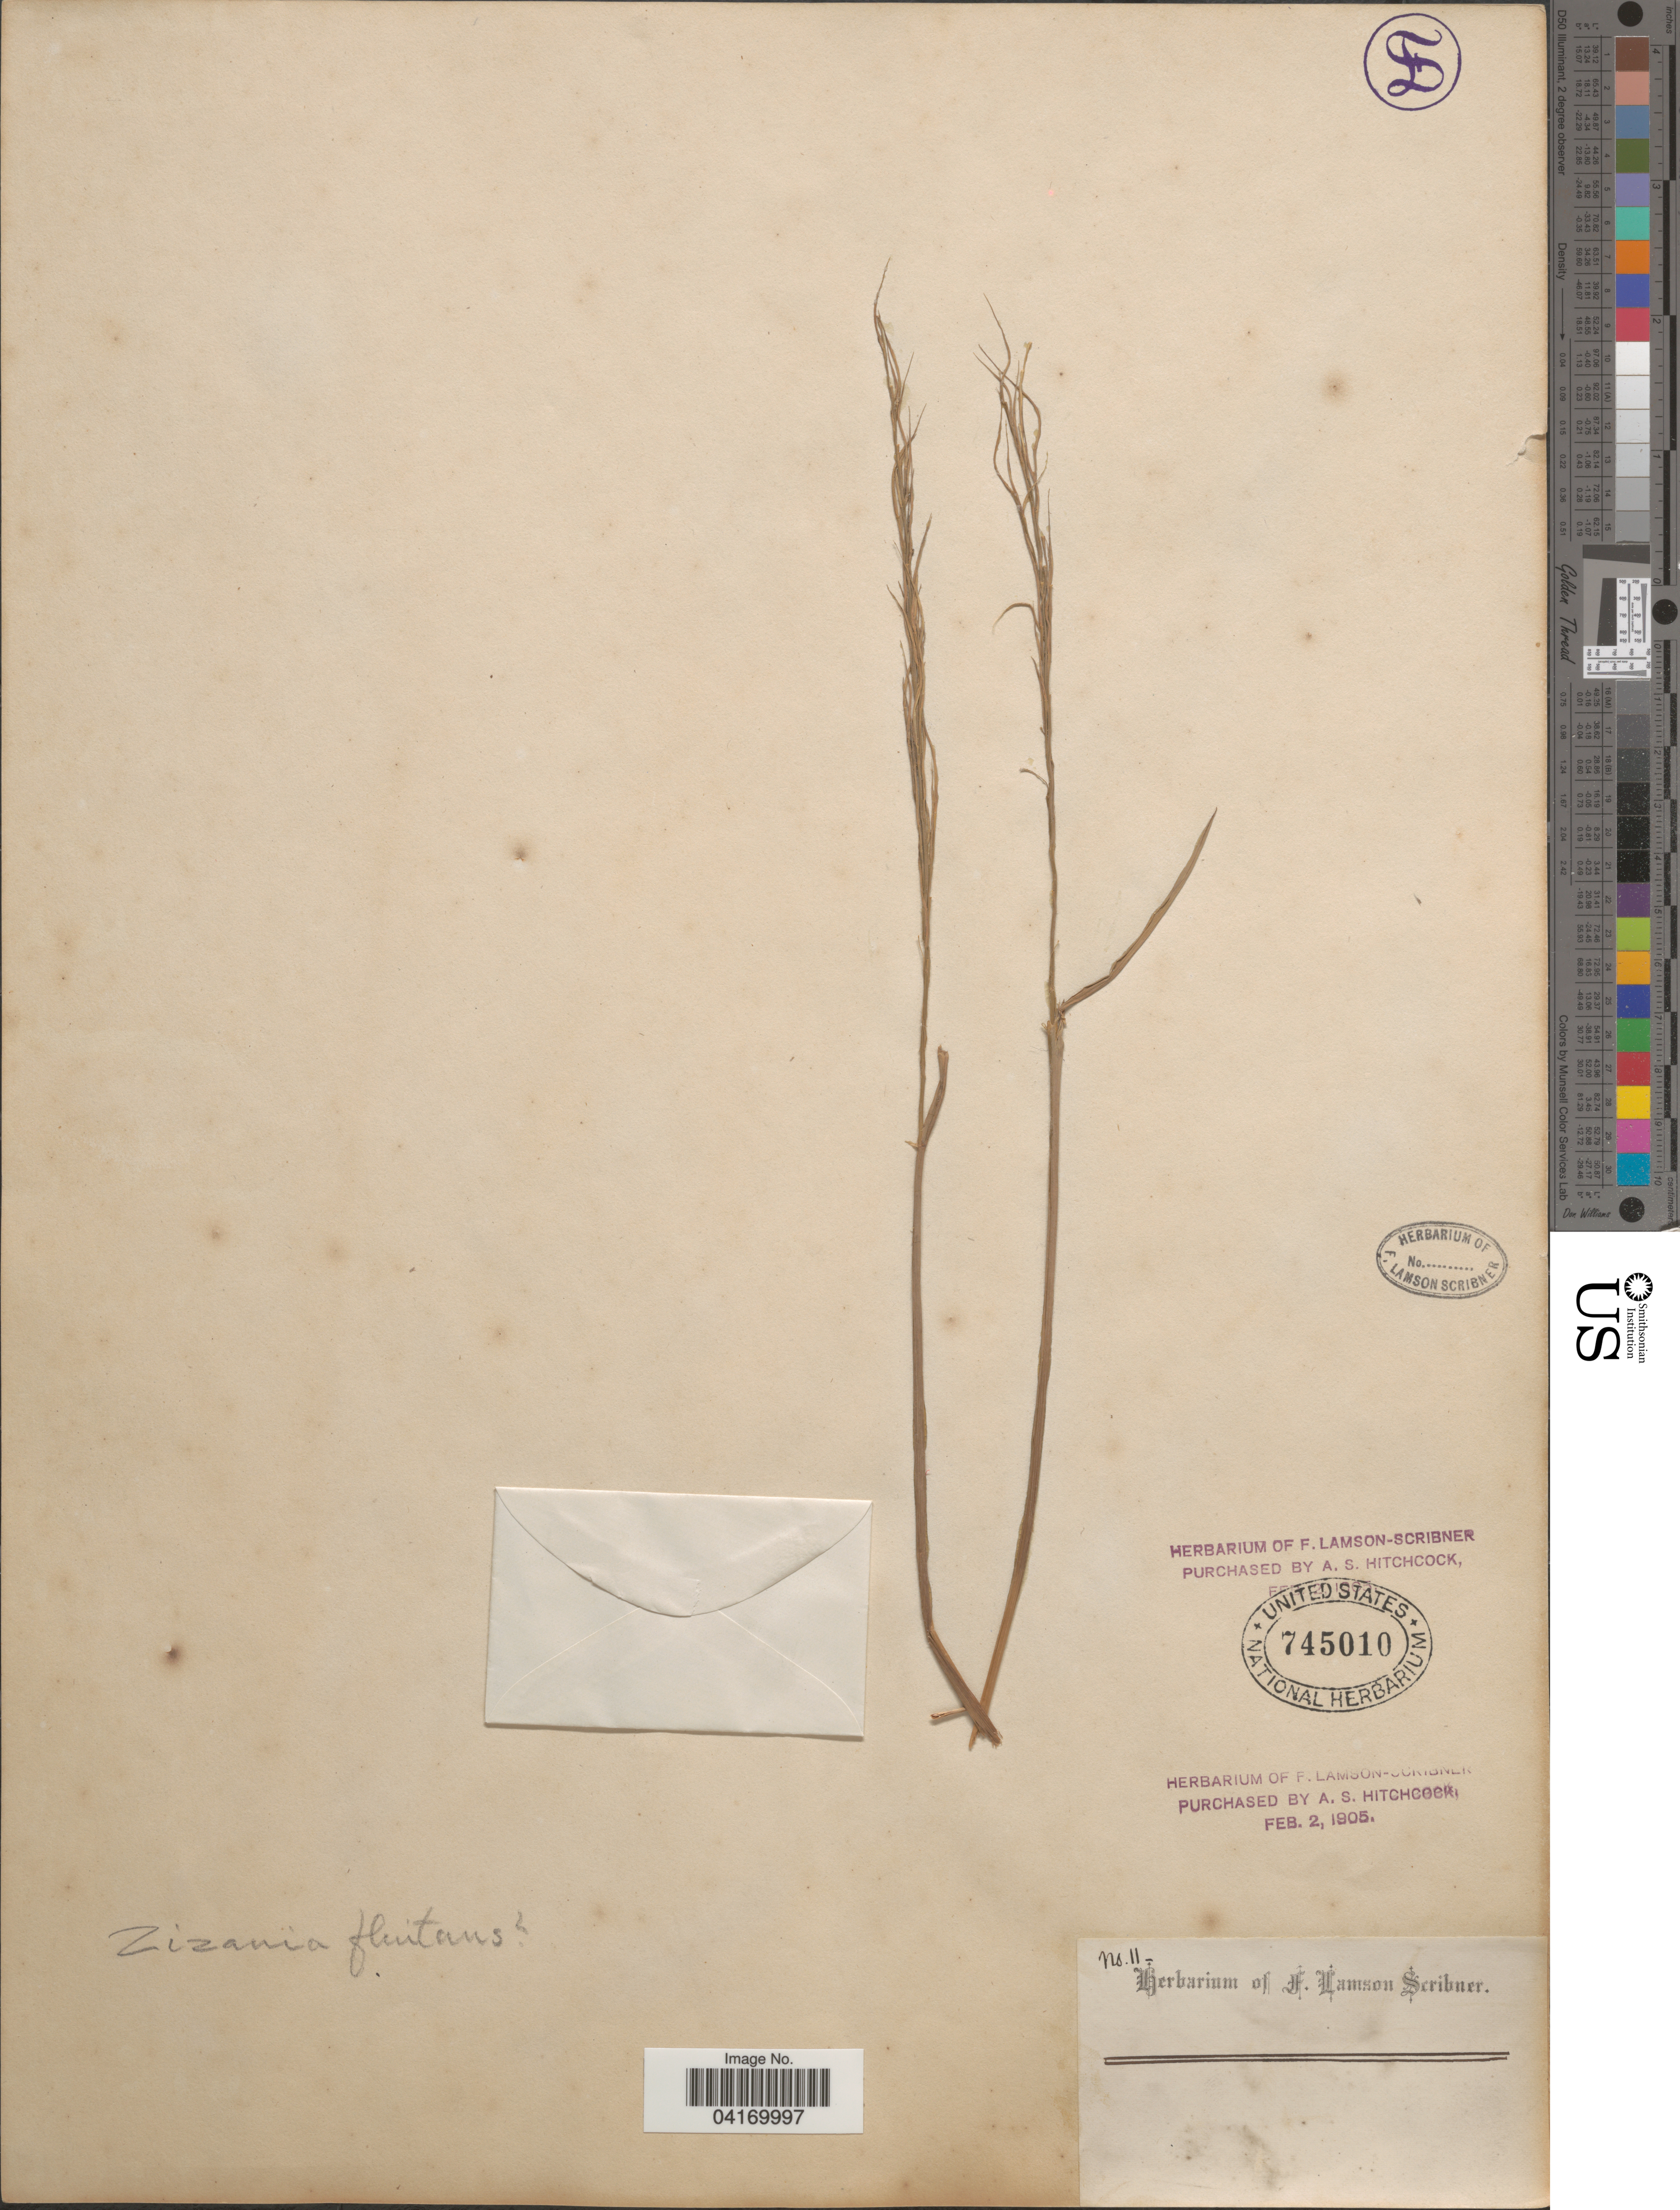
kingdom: Plantae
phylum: Tracheophyta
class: Liliopsida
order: Poales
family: Poaceae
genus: Zizania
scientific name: Zizania aquatica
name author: L.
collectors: ex herb. F. Lamson Scribner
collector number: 11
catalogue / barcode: US 745010